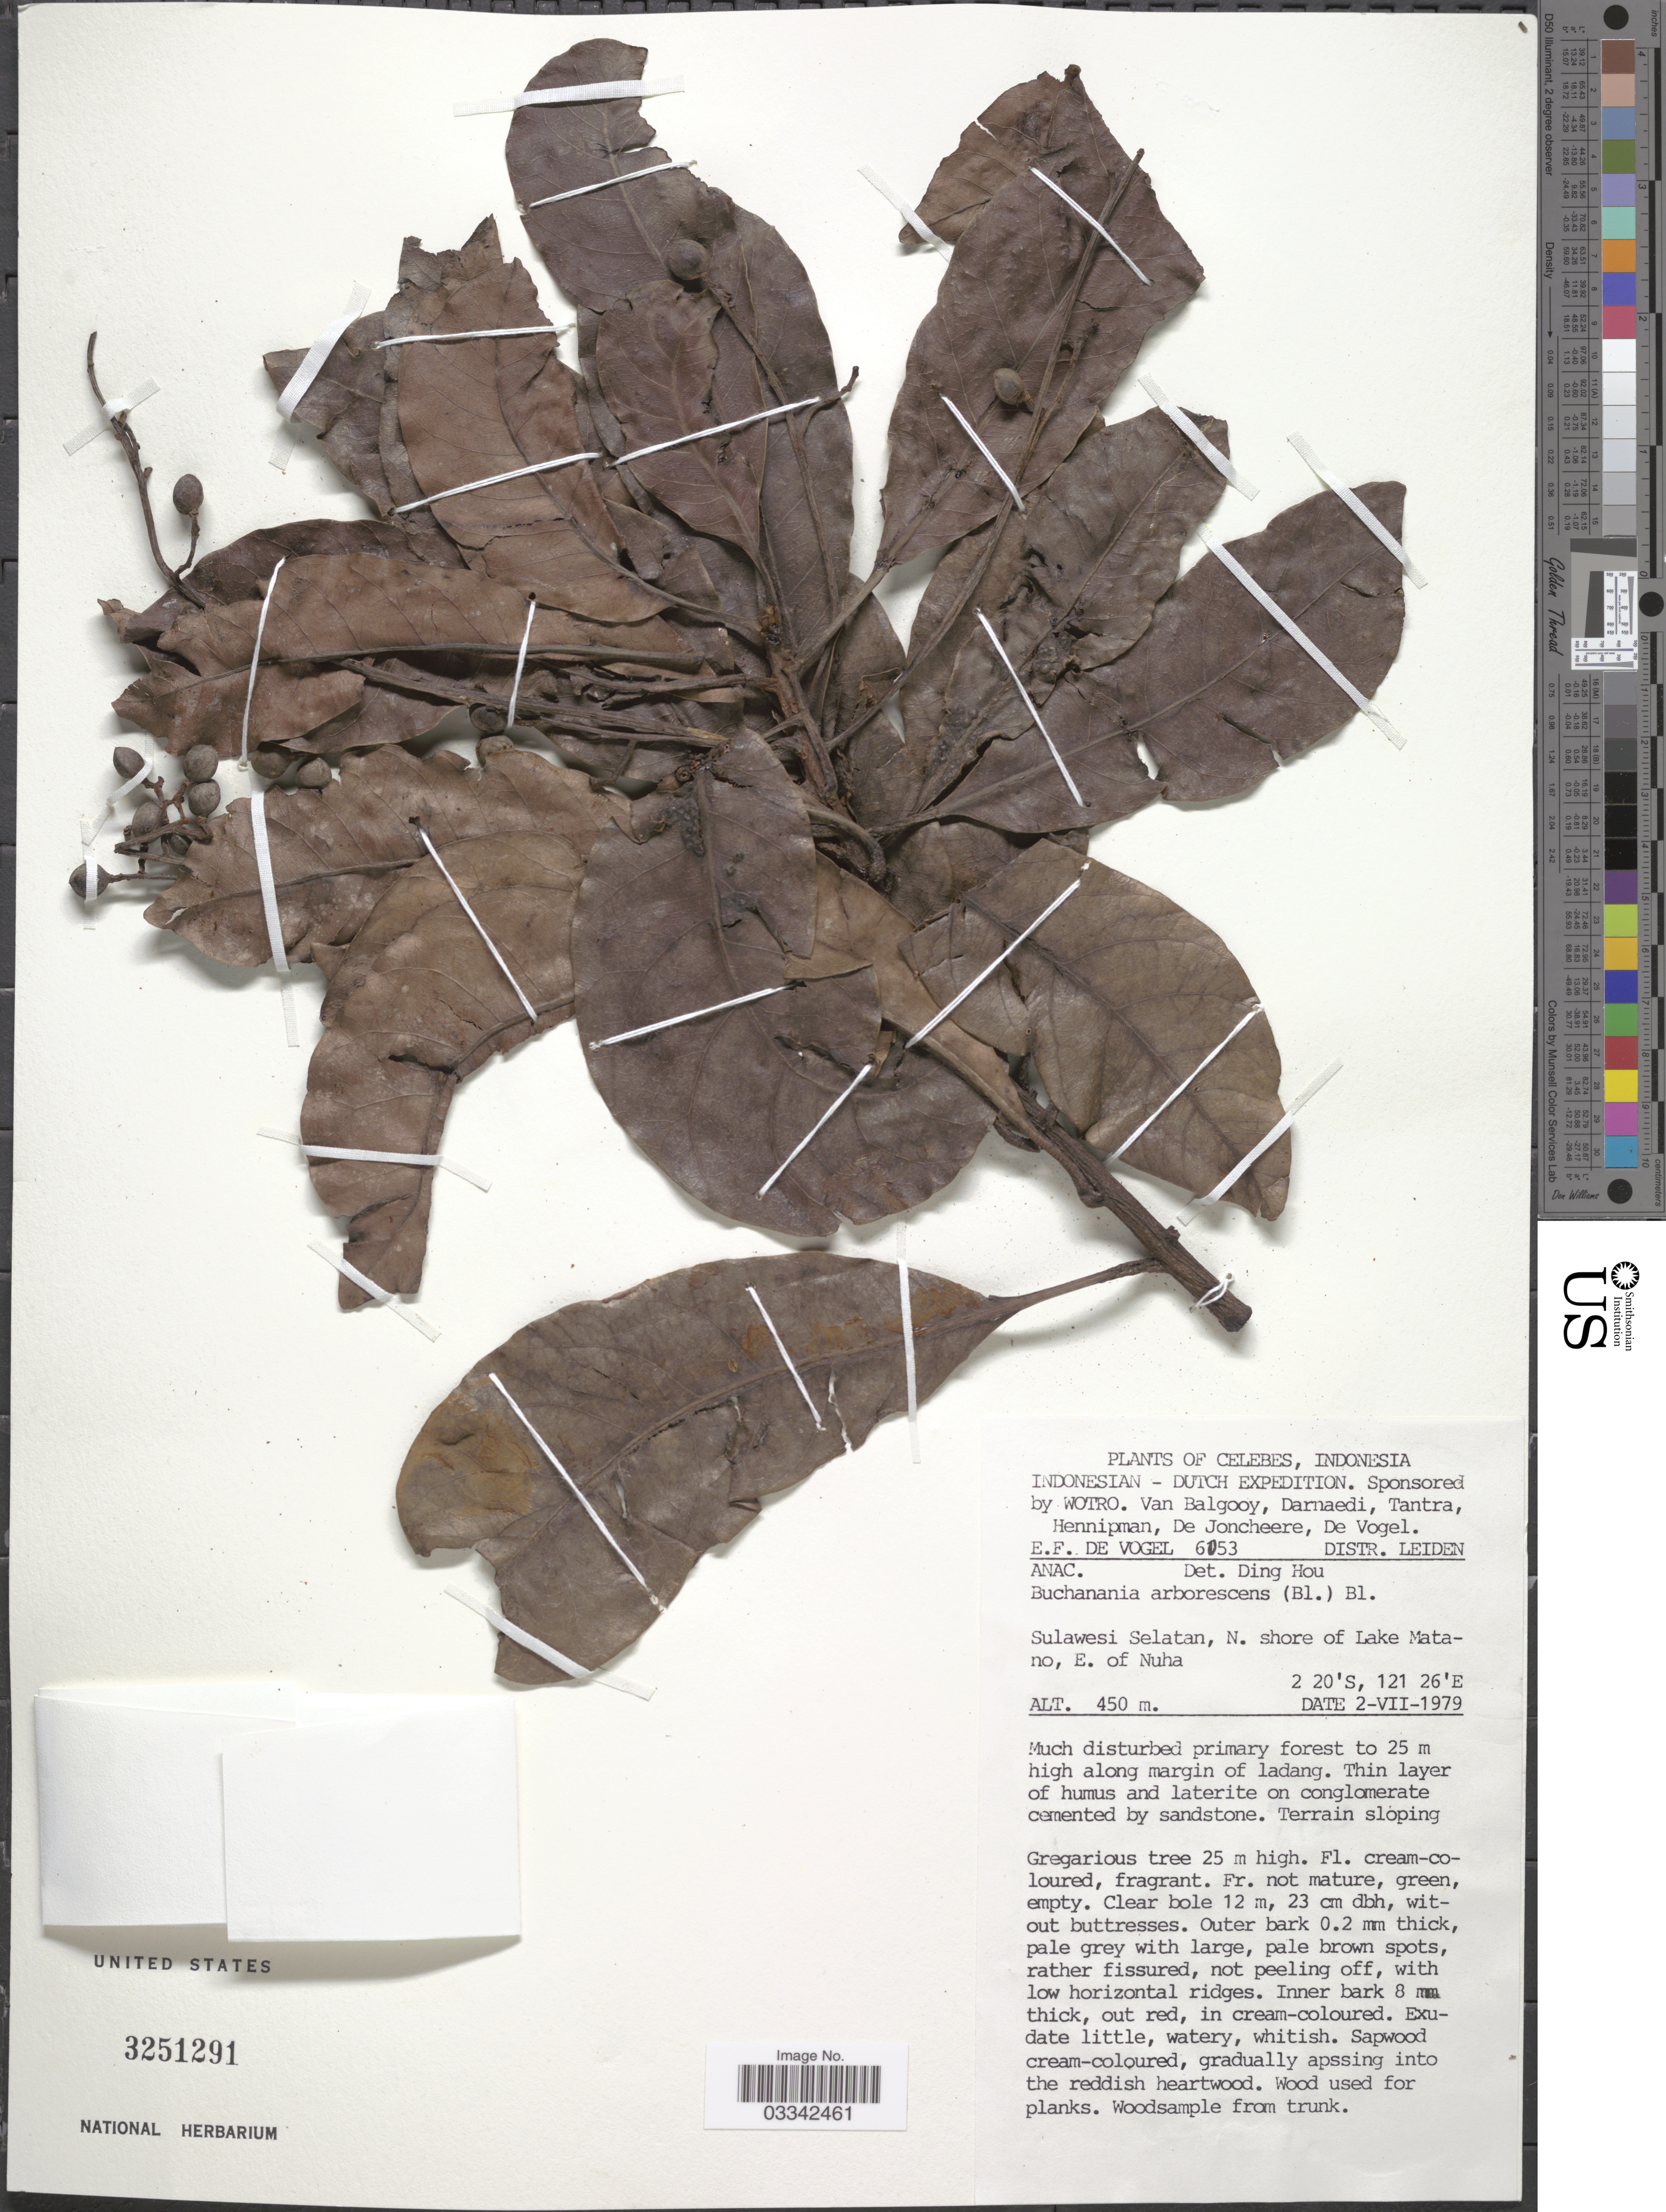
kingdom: Plantae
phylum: Tracheophyta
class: Magnoliopsida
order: Sapindales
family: Anacardiaceae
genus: Buchanania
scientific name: Buchanania arborescens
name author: (Blume) Blume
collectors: E. F. de Vogel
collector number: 6053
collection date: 1979-07-02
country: Indonesia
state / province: Sulawesi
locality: Celebes. Sulawesi Selatan, N. shore of Lake Matano, E. of Nuha.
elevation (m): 450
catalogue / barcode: US 3251291